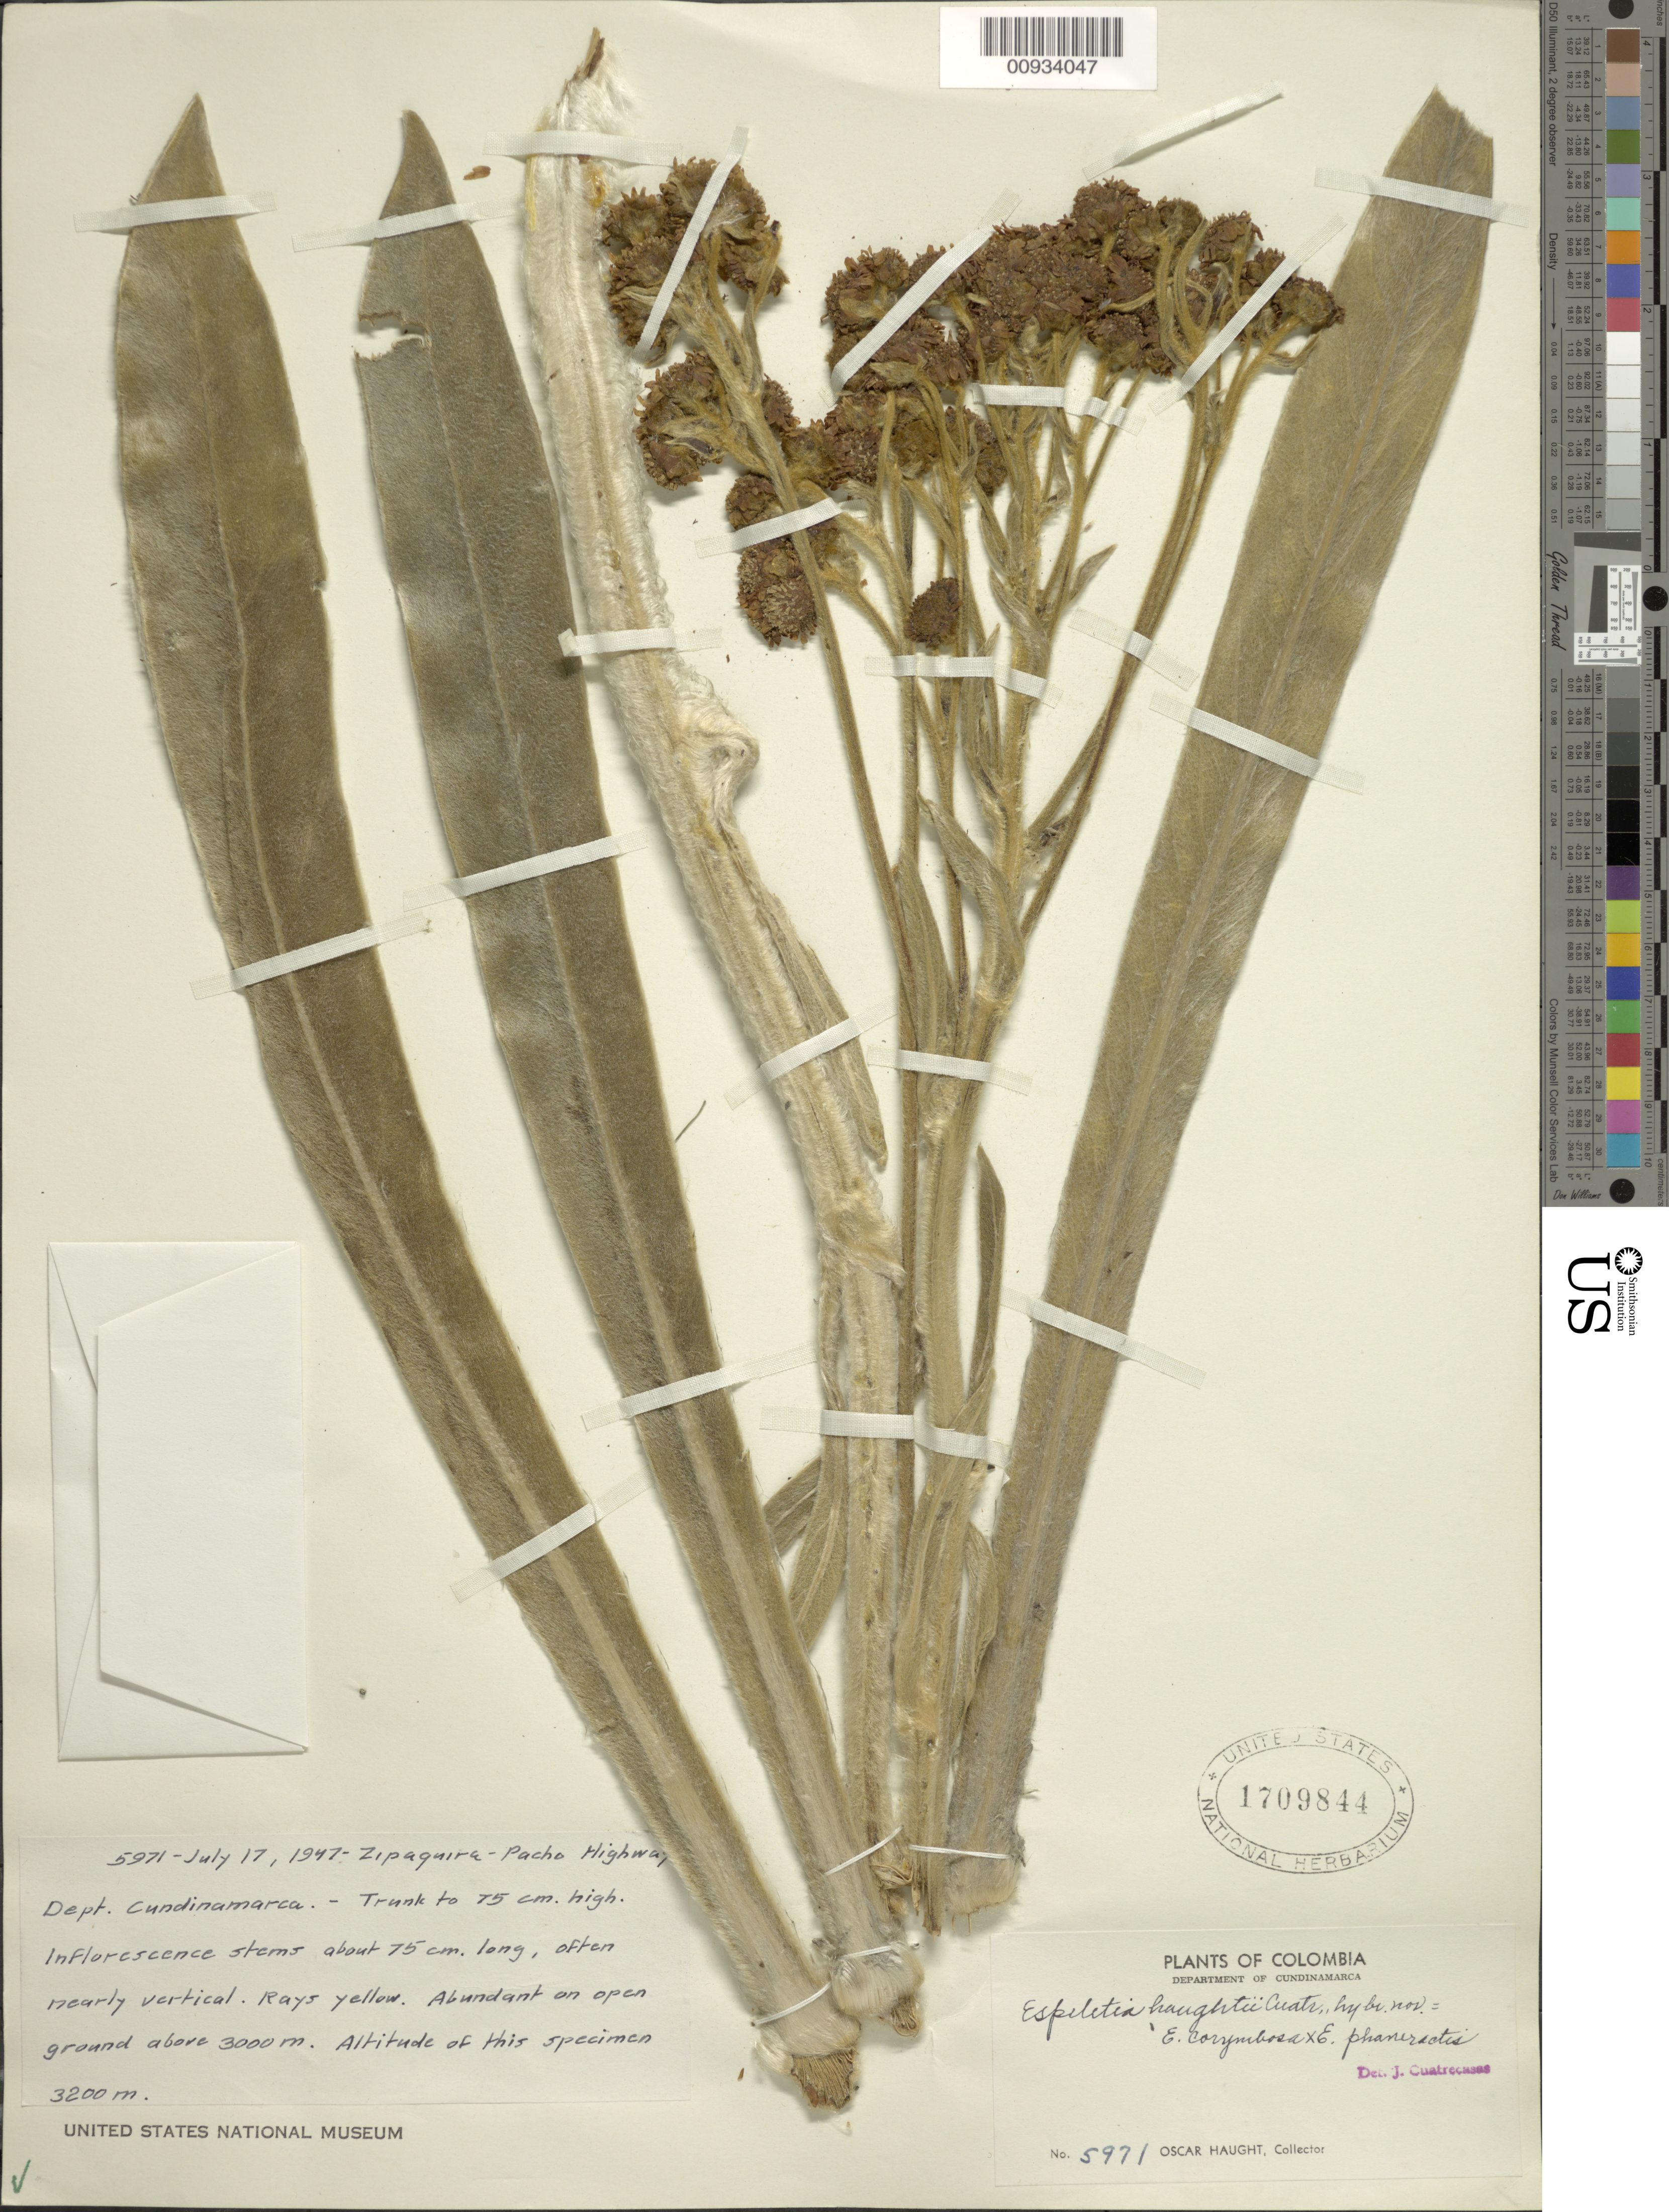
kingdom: Plantae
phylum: Tracheophyta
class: Magnoliopsida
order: Asterales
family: Asteraceae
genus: Espeletia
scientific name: Espeletia corymbosa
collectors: O. Haught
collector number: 5971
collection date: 1947-07-07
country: Colombia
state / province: Cundinamarca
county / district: Zipaquirá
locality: Pacho Highway.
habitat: Abundant on open ground above 3000 m.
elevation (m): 3200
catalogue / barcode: US 1709844